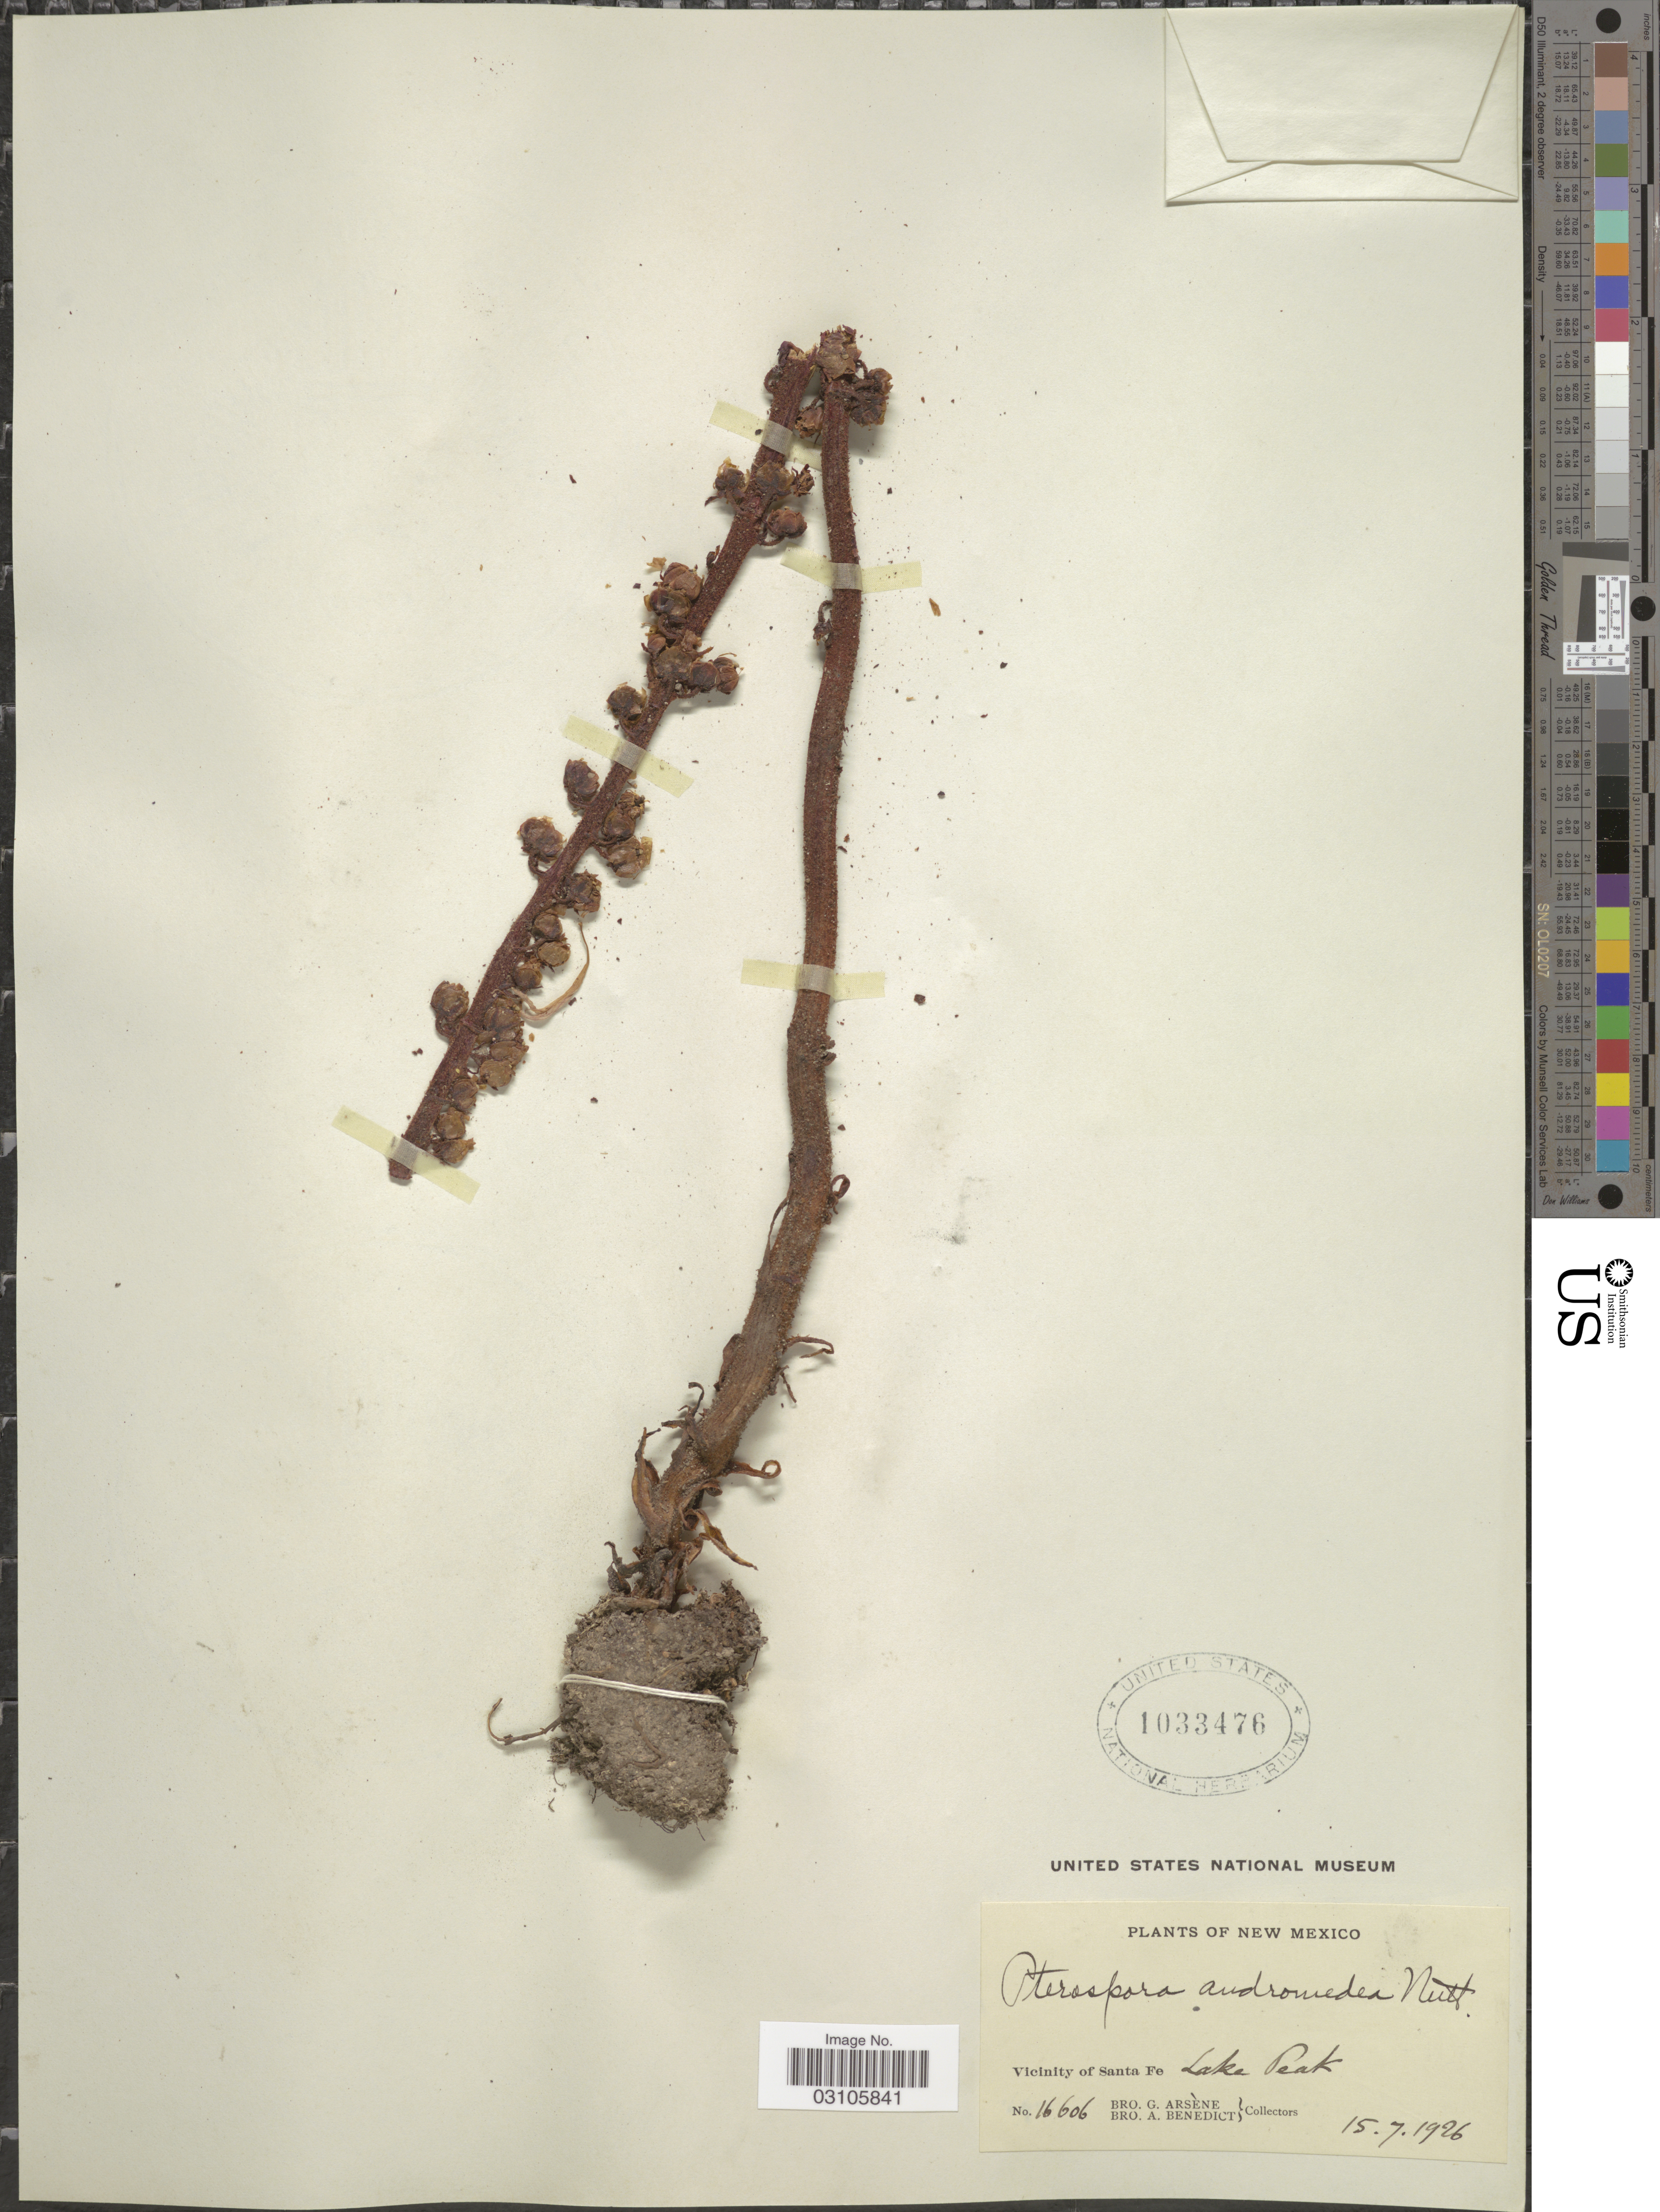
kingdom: Plantae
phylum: Tracheophyta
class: Magnoliopsida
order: Ericales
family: Ericaceae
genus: Pterospora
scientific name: Pterospora andromedea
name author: Nutt.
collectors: Bro. G. Arsène & Bro. Benedict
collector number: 16606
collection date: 1926-07-15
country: United States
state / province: New Mexico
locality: Vicinity of Santa Fe. Lake Peak.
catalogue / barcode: US 1033476